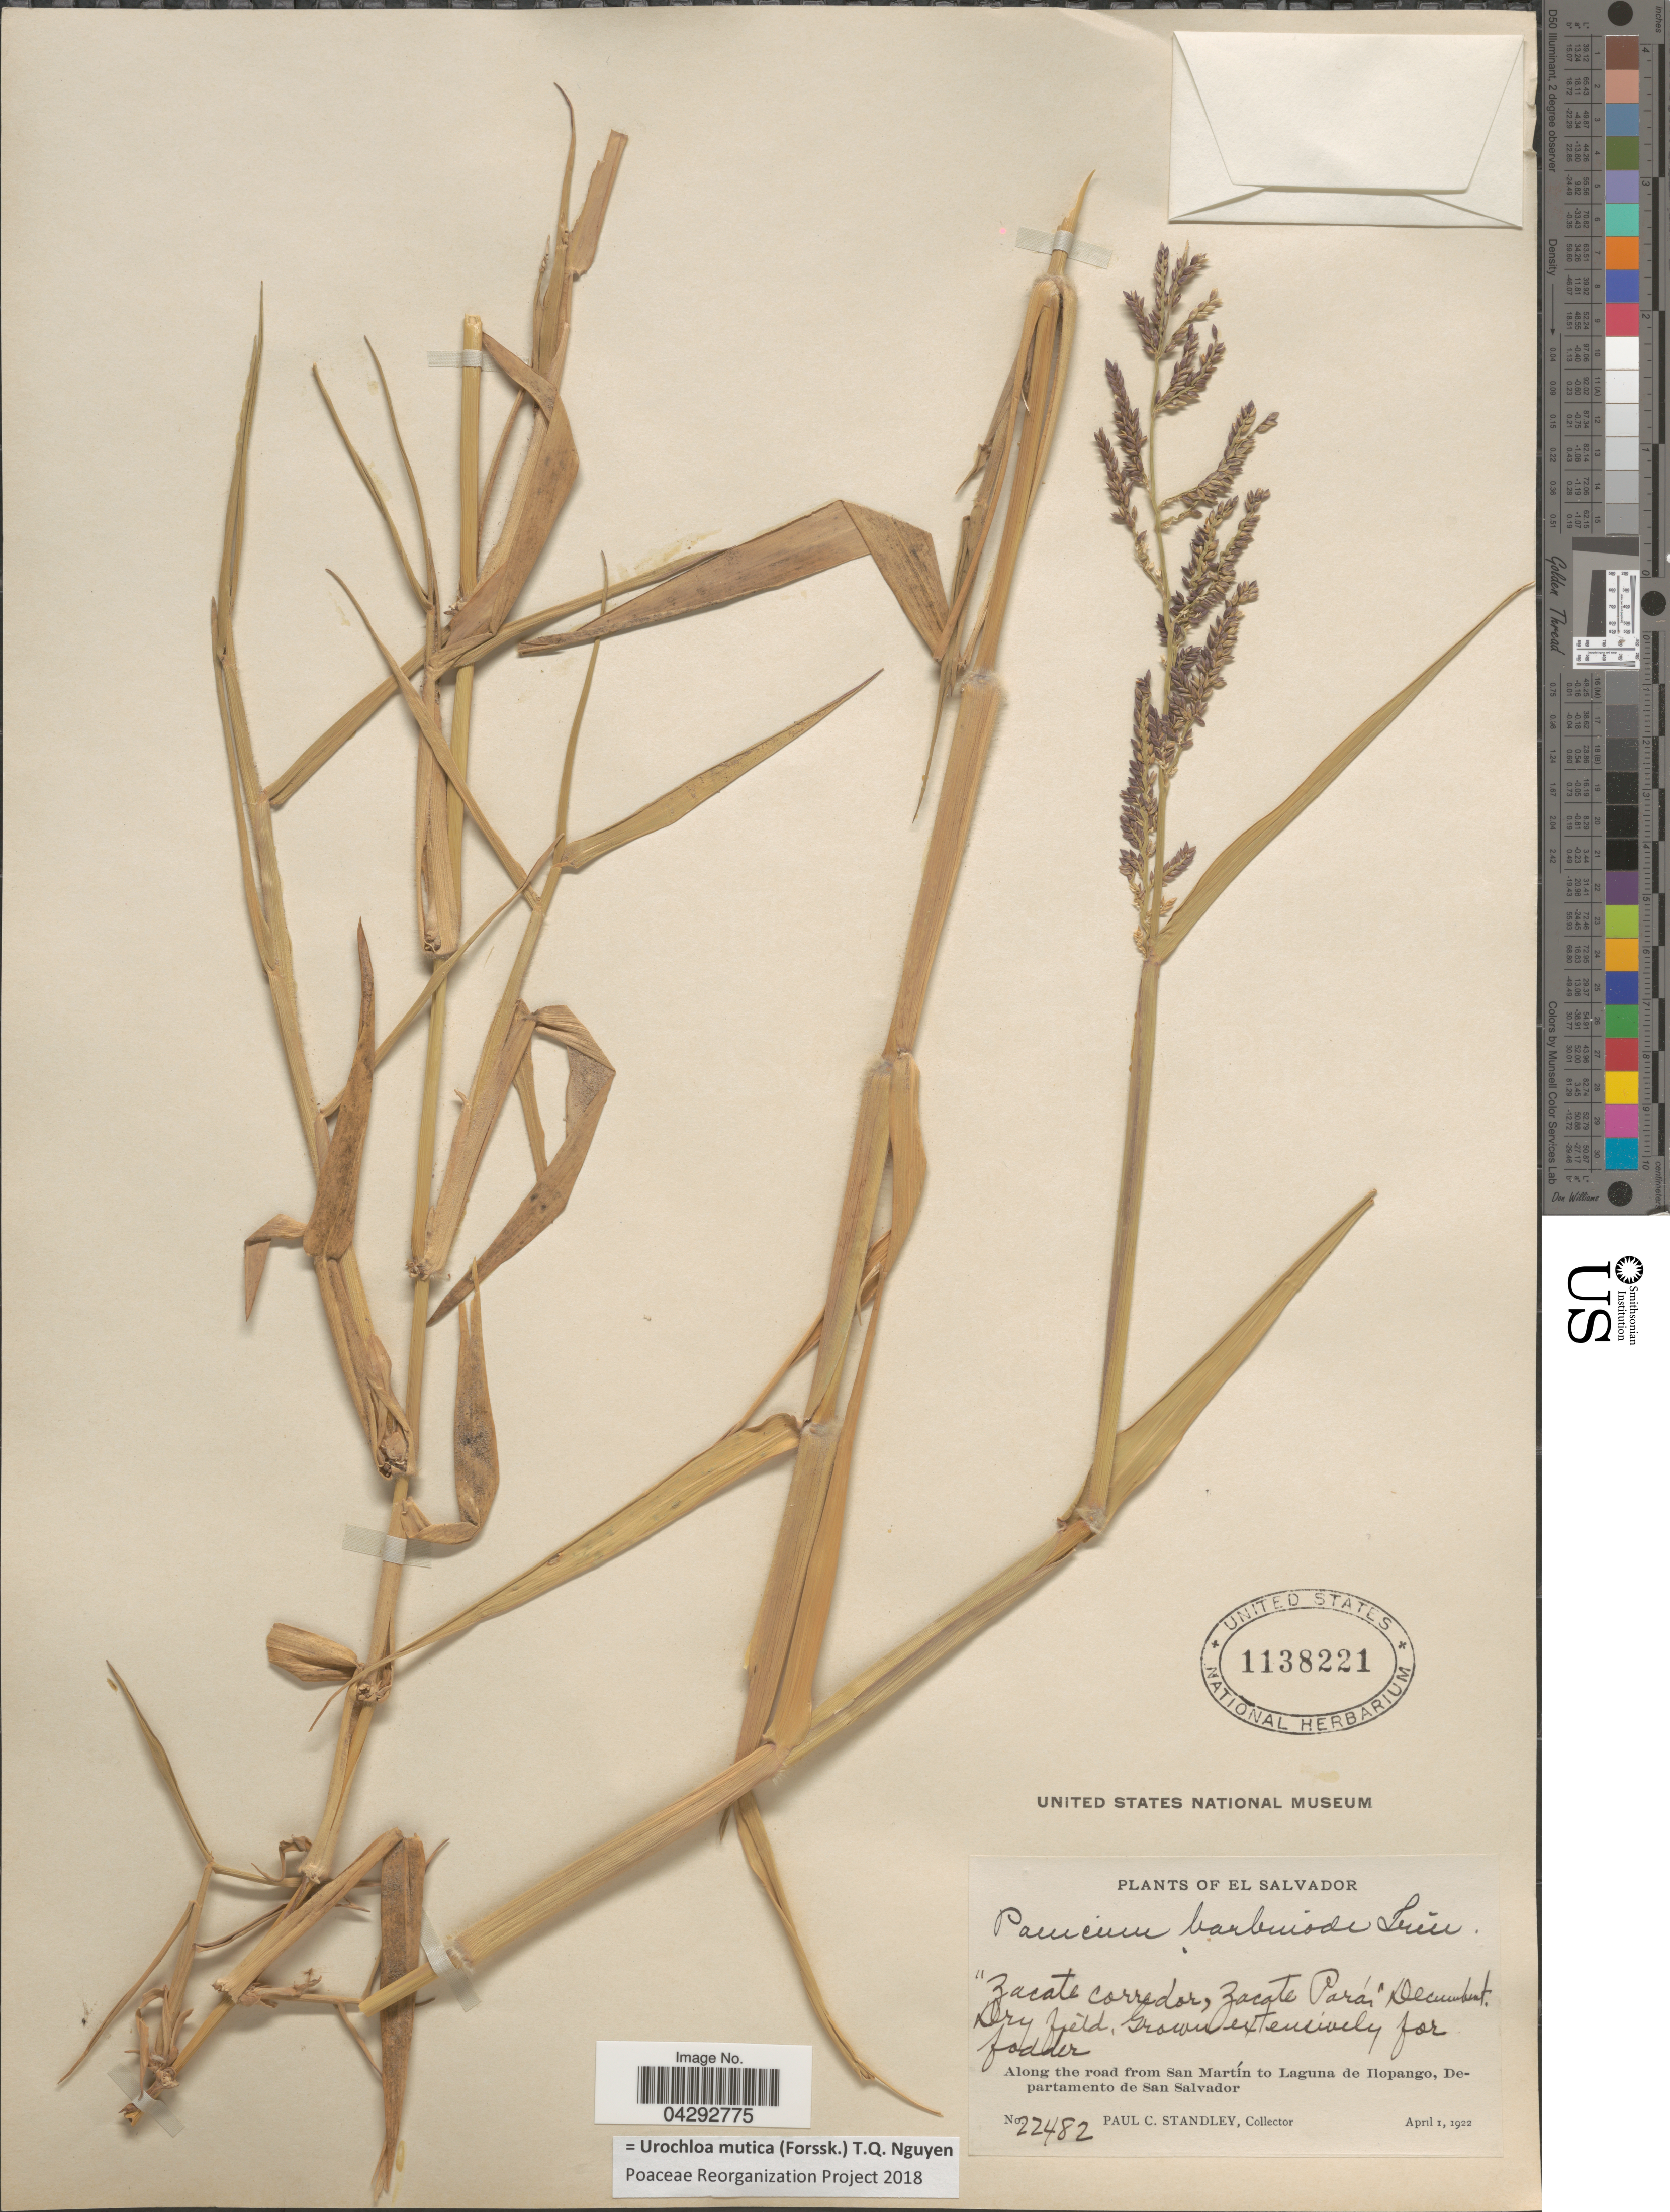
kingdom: Plantae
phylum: Tracheophyta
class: Liliopsida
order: Poales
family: Poaceae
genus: Urochloa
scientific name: Urochloa mutica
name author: (Forssk.) T.Q. Nguyen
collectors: P. C. Standley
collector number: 22482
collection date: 1922-04-01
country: El Salvador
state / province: San Salvador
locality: Along the road from San Martín to Laguna de Ilopango, Departamento de San Salvador.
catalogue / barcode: US 1138221